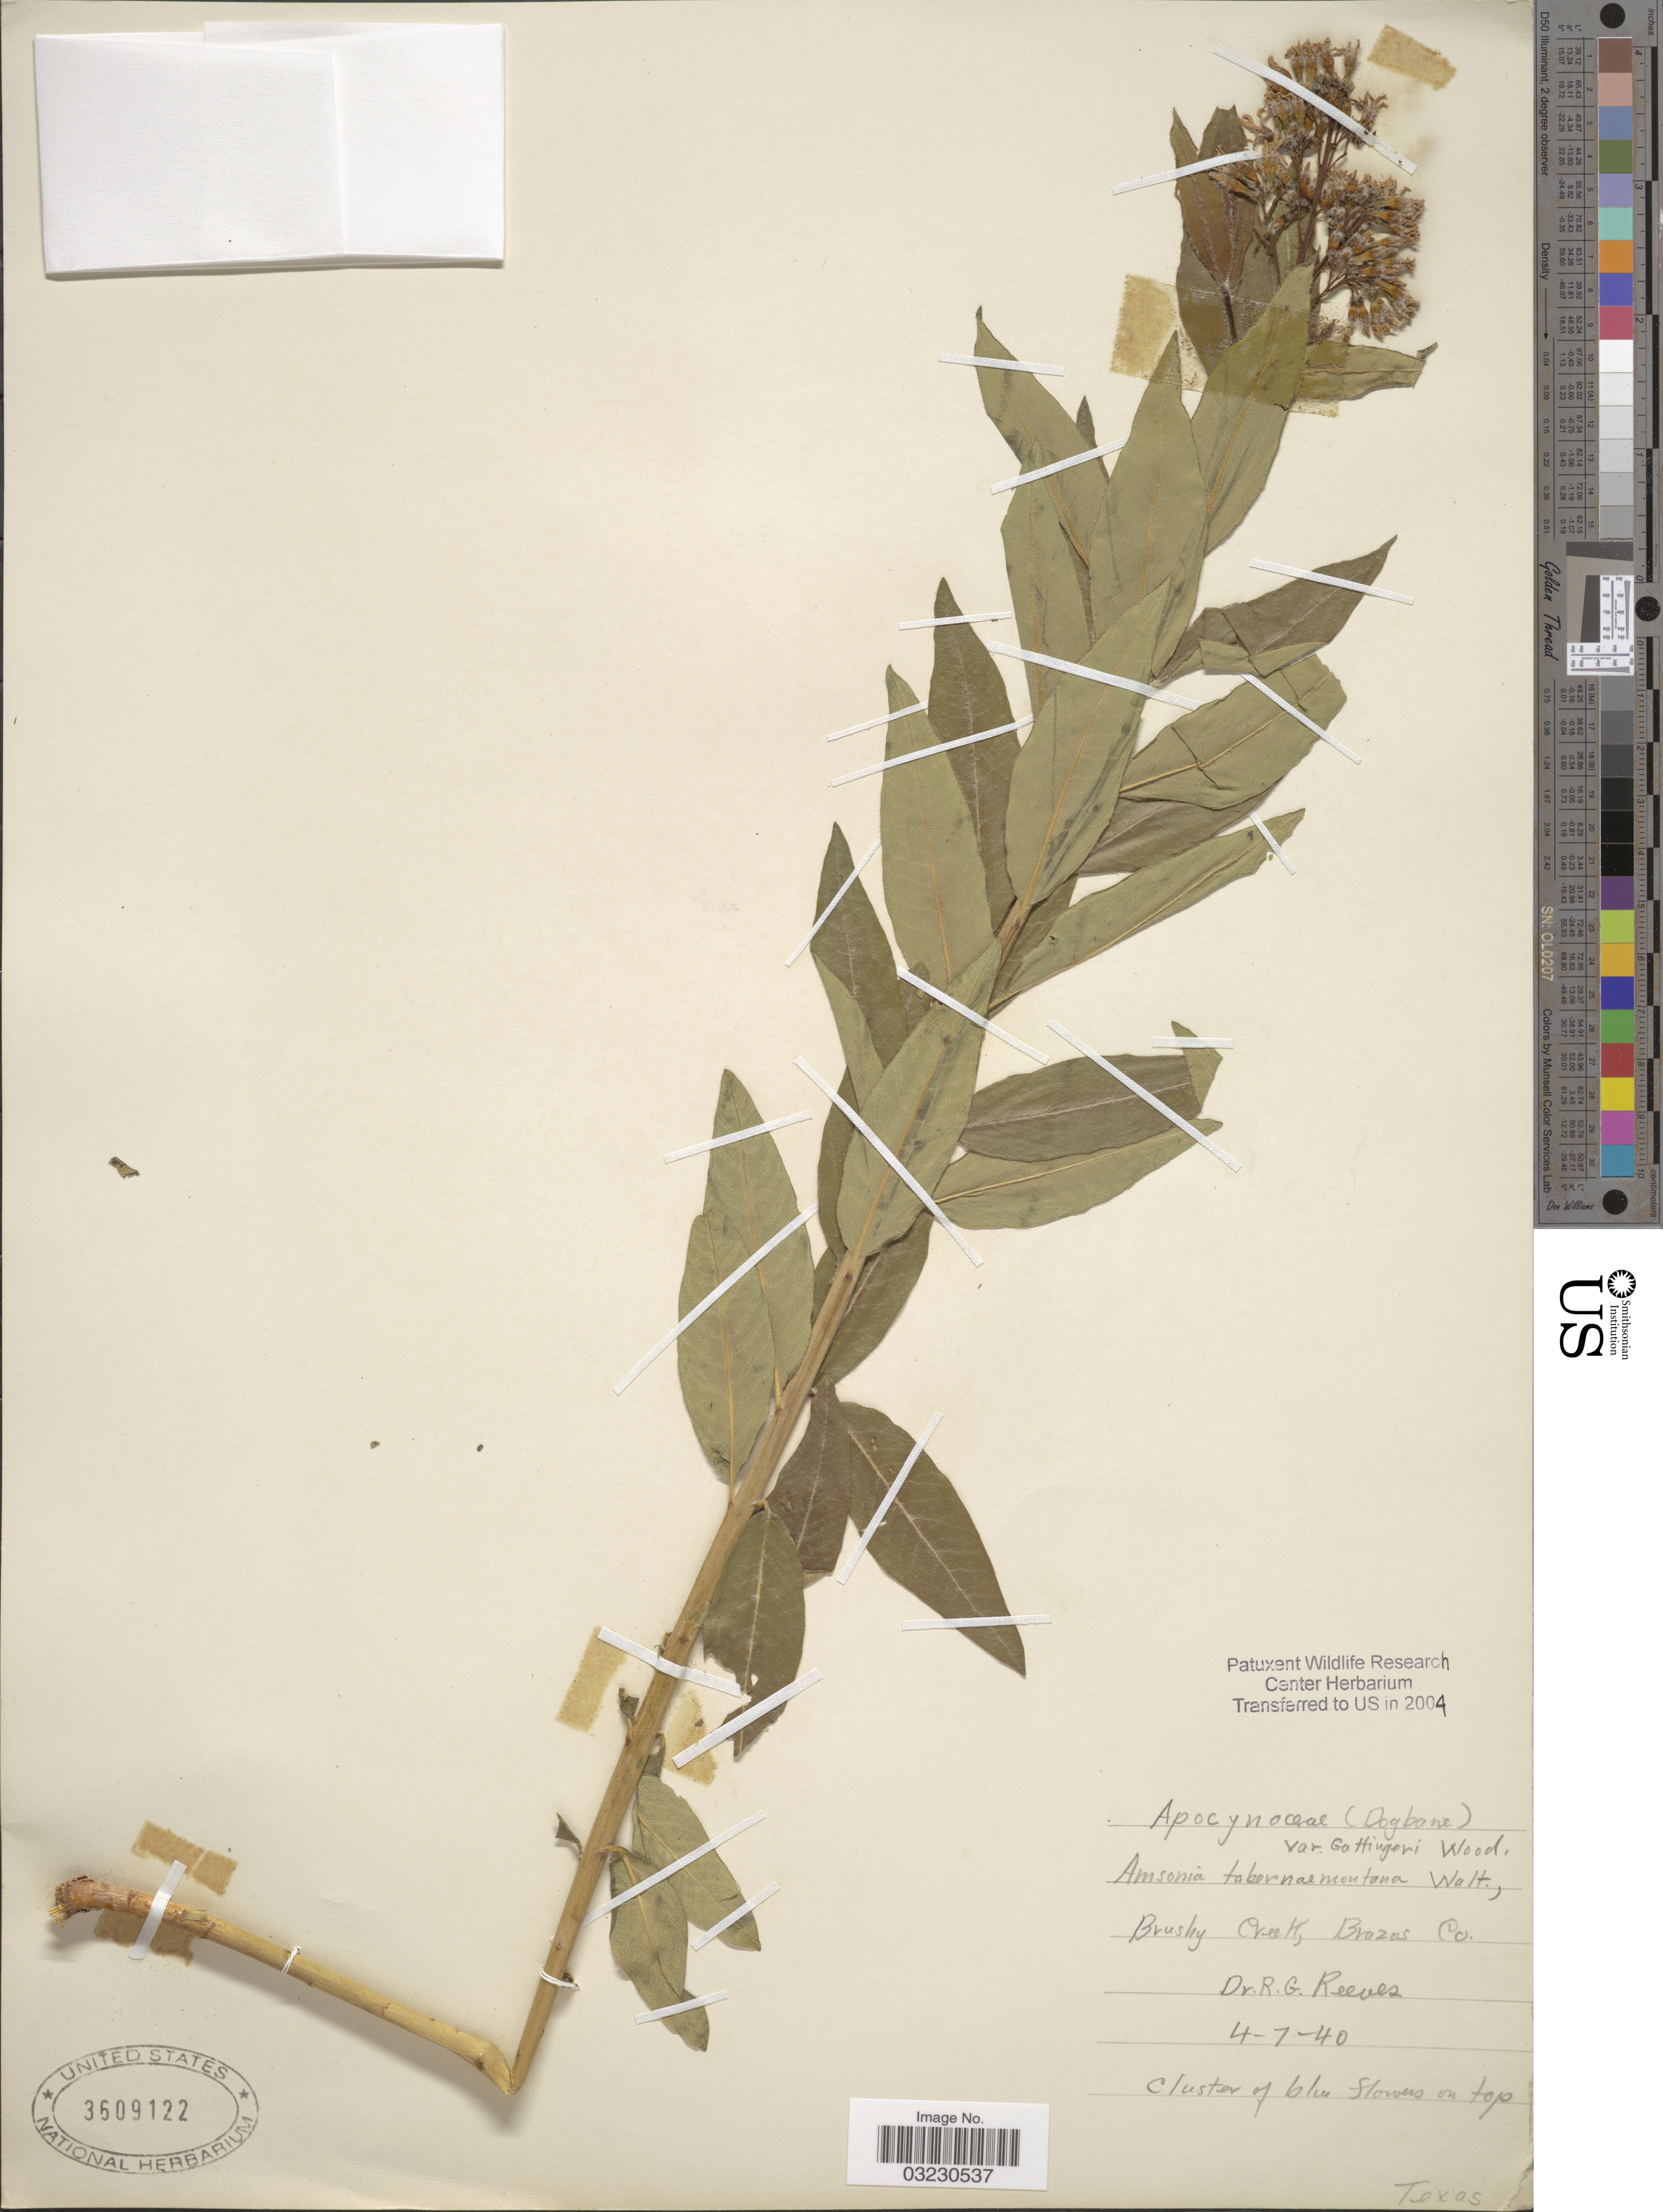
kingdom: Plantae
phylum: Tracheophyta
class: Magnoliopsida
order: Gentianales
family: Apocynaceae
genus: Amsonia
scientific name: Amsonia tabernaemontana var. gattingeri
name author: Woodson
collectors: R. G. Reeves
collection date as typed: Transcribed d/m/y: 7/4/40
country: United States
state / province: Texas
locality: Brushy Creek, Brazos Co.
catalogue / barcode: US 3609122